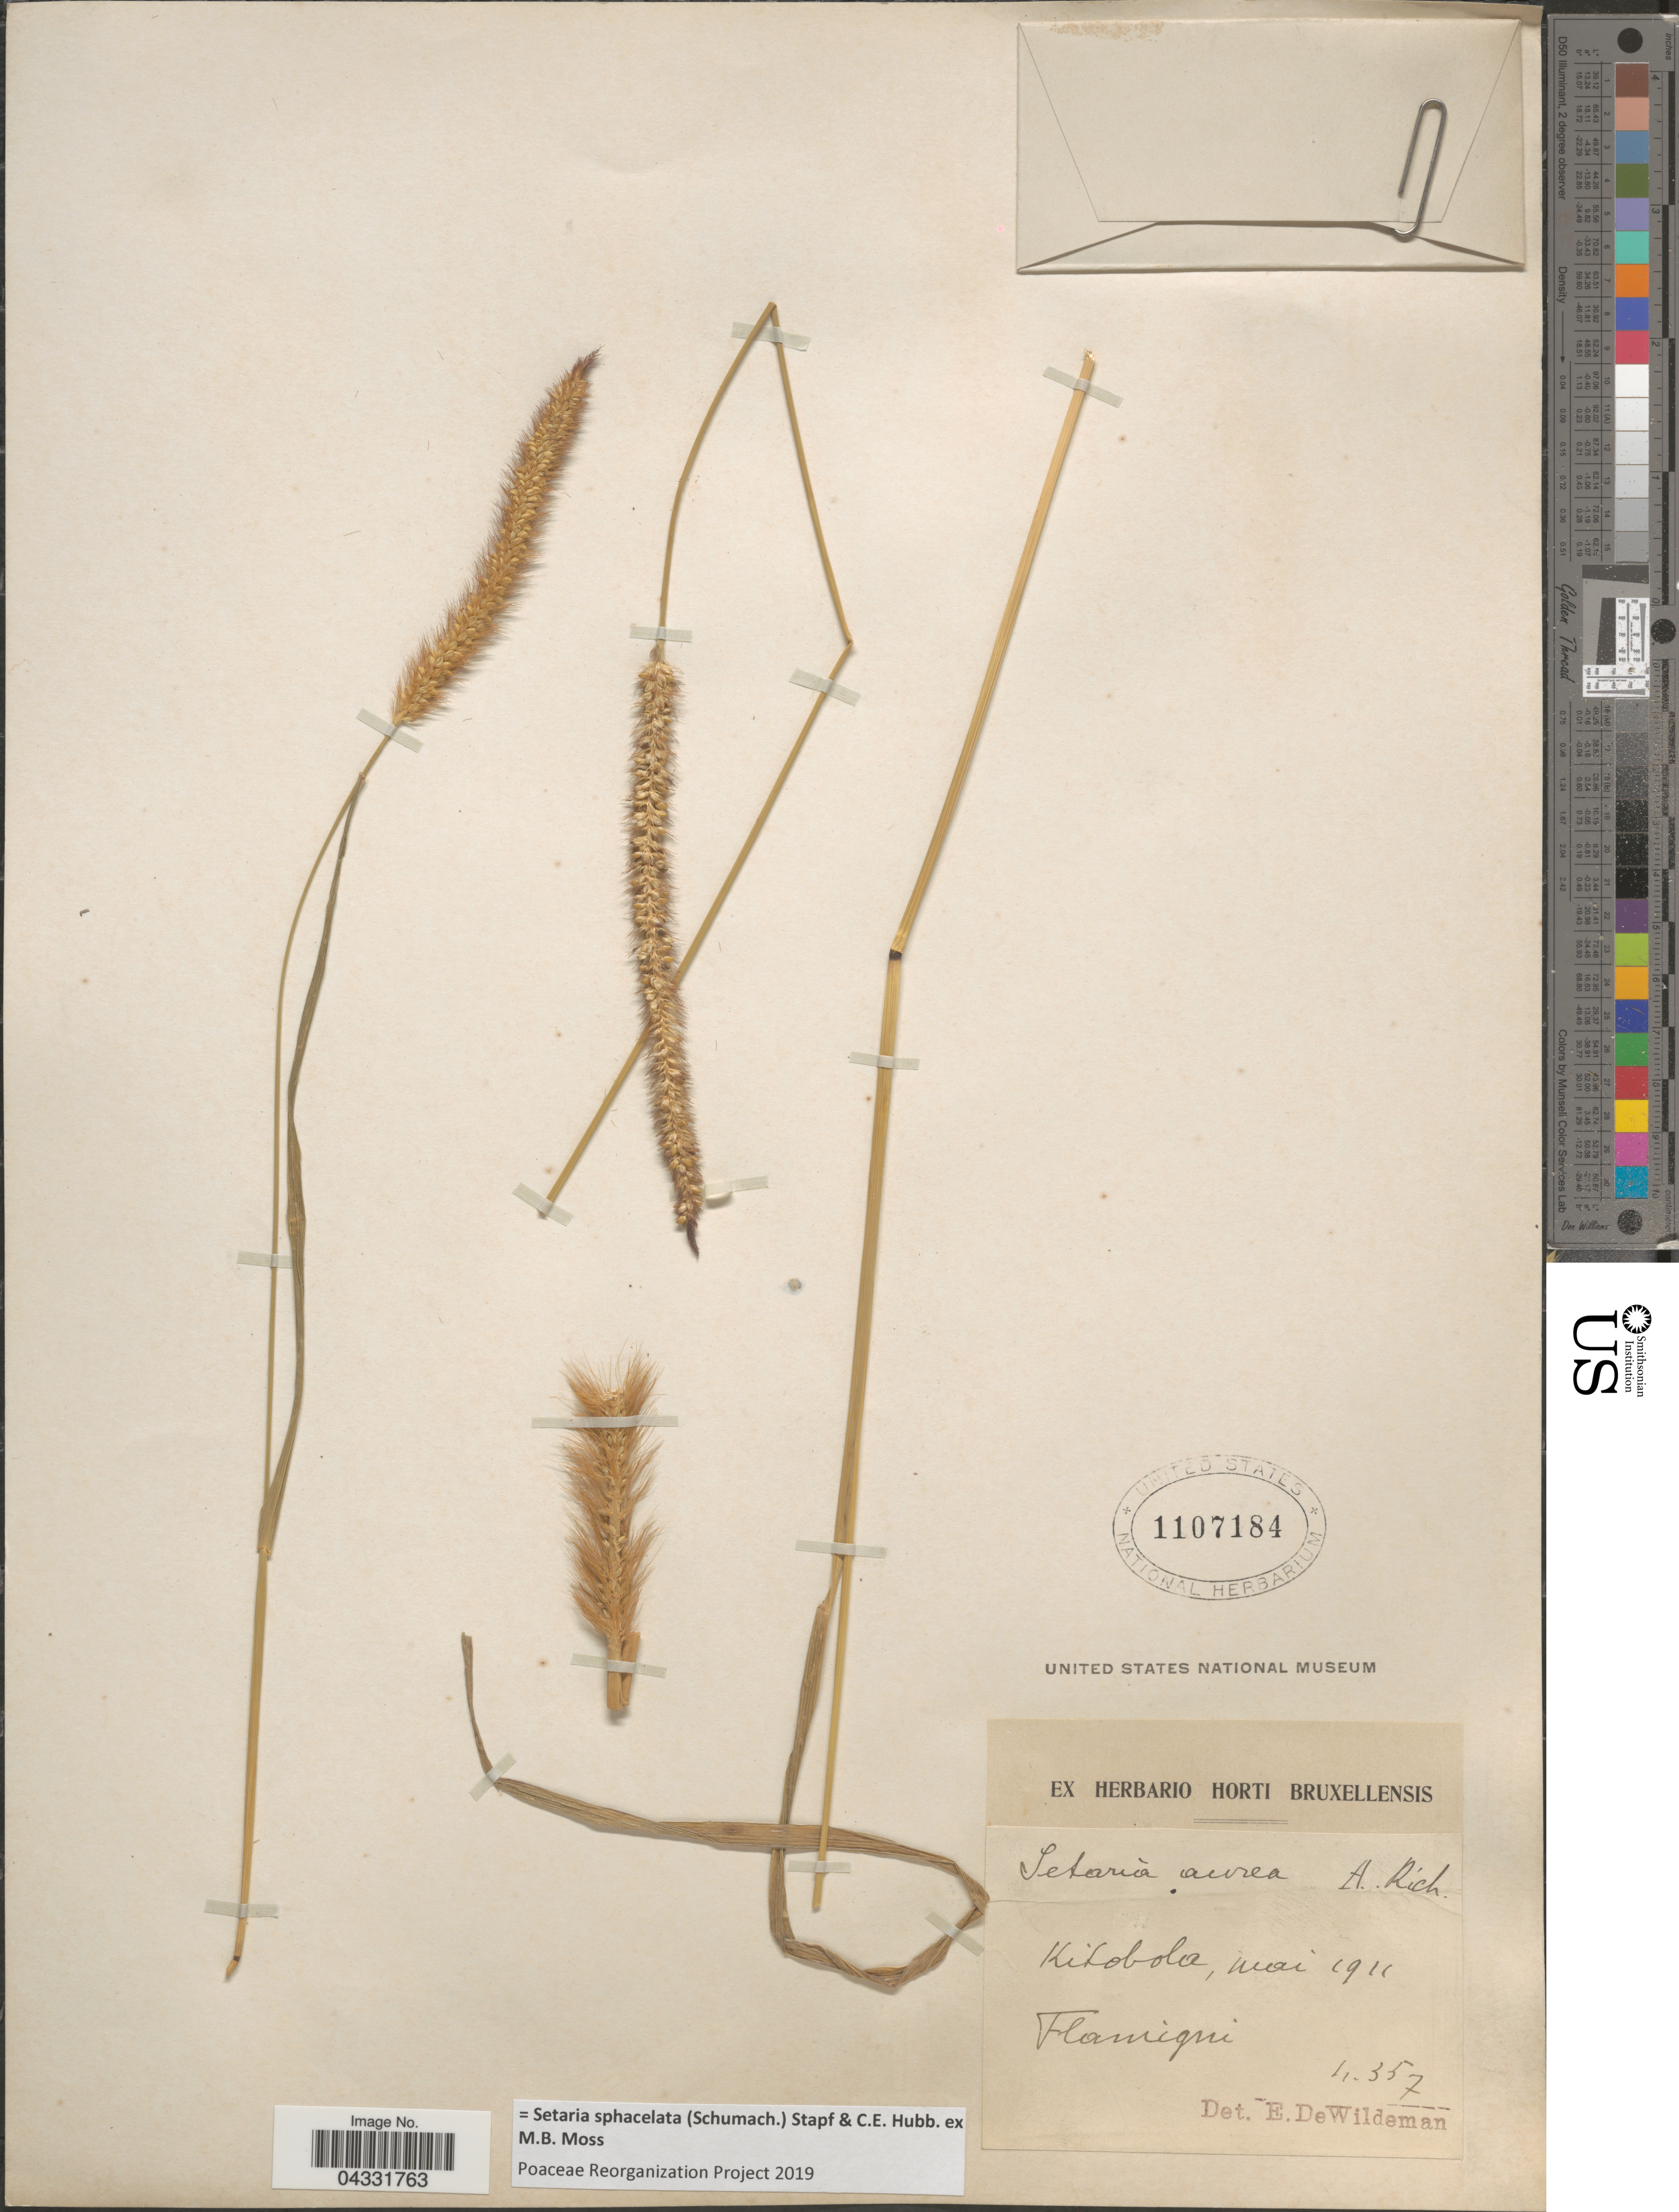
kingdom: Plantae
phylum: Tracheophyta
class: Liliopsida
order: Poales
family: Poaceae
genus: Setaria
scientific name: Setaria sphacelata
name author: (Schumach.) Stapf & Hubb. ex Moss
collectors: -. Flamiqni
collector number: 11357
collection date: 1911-05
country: Congo, Democratic Republic of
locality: Kitobola.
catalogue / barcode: US 1107184